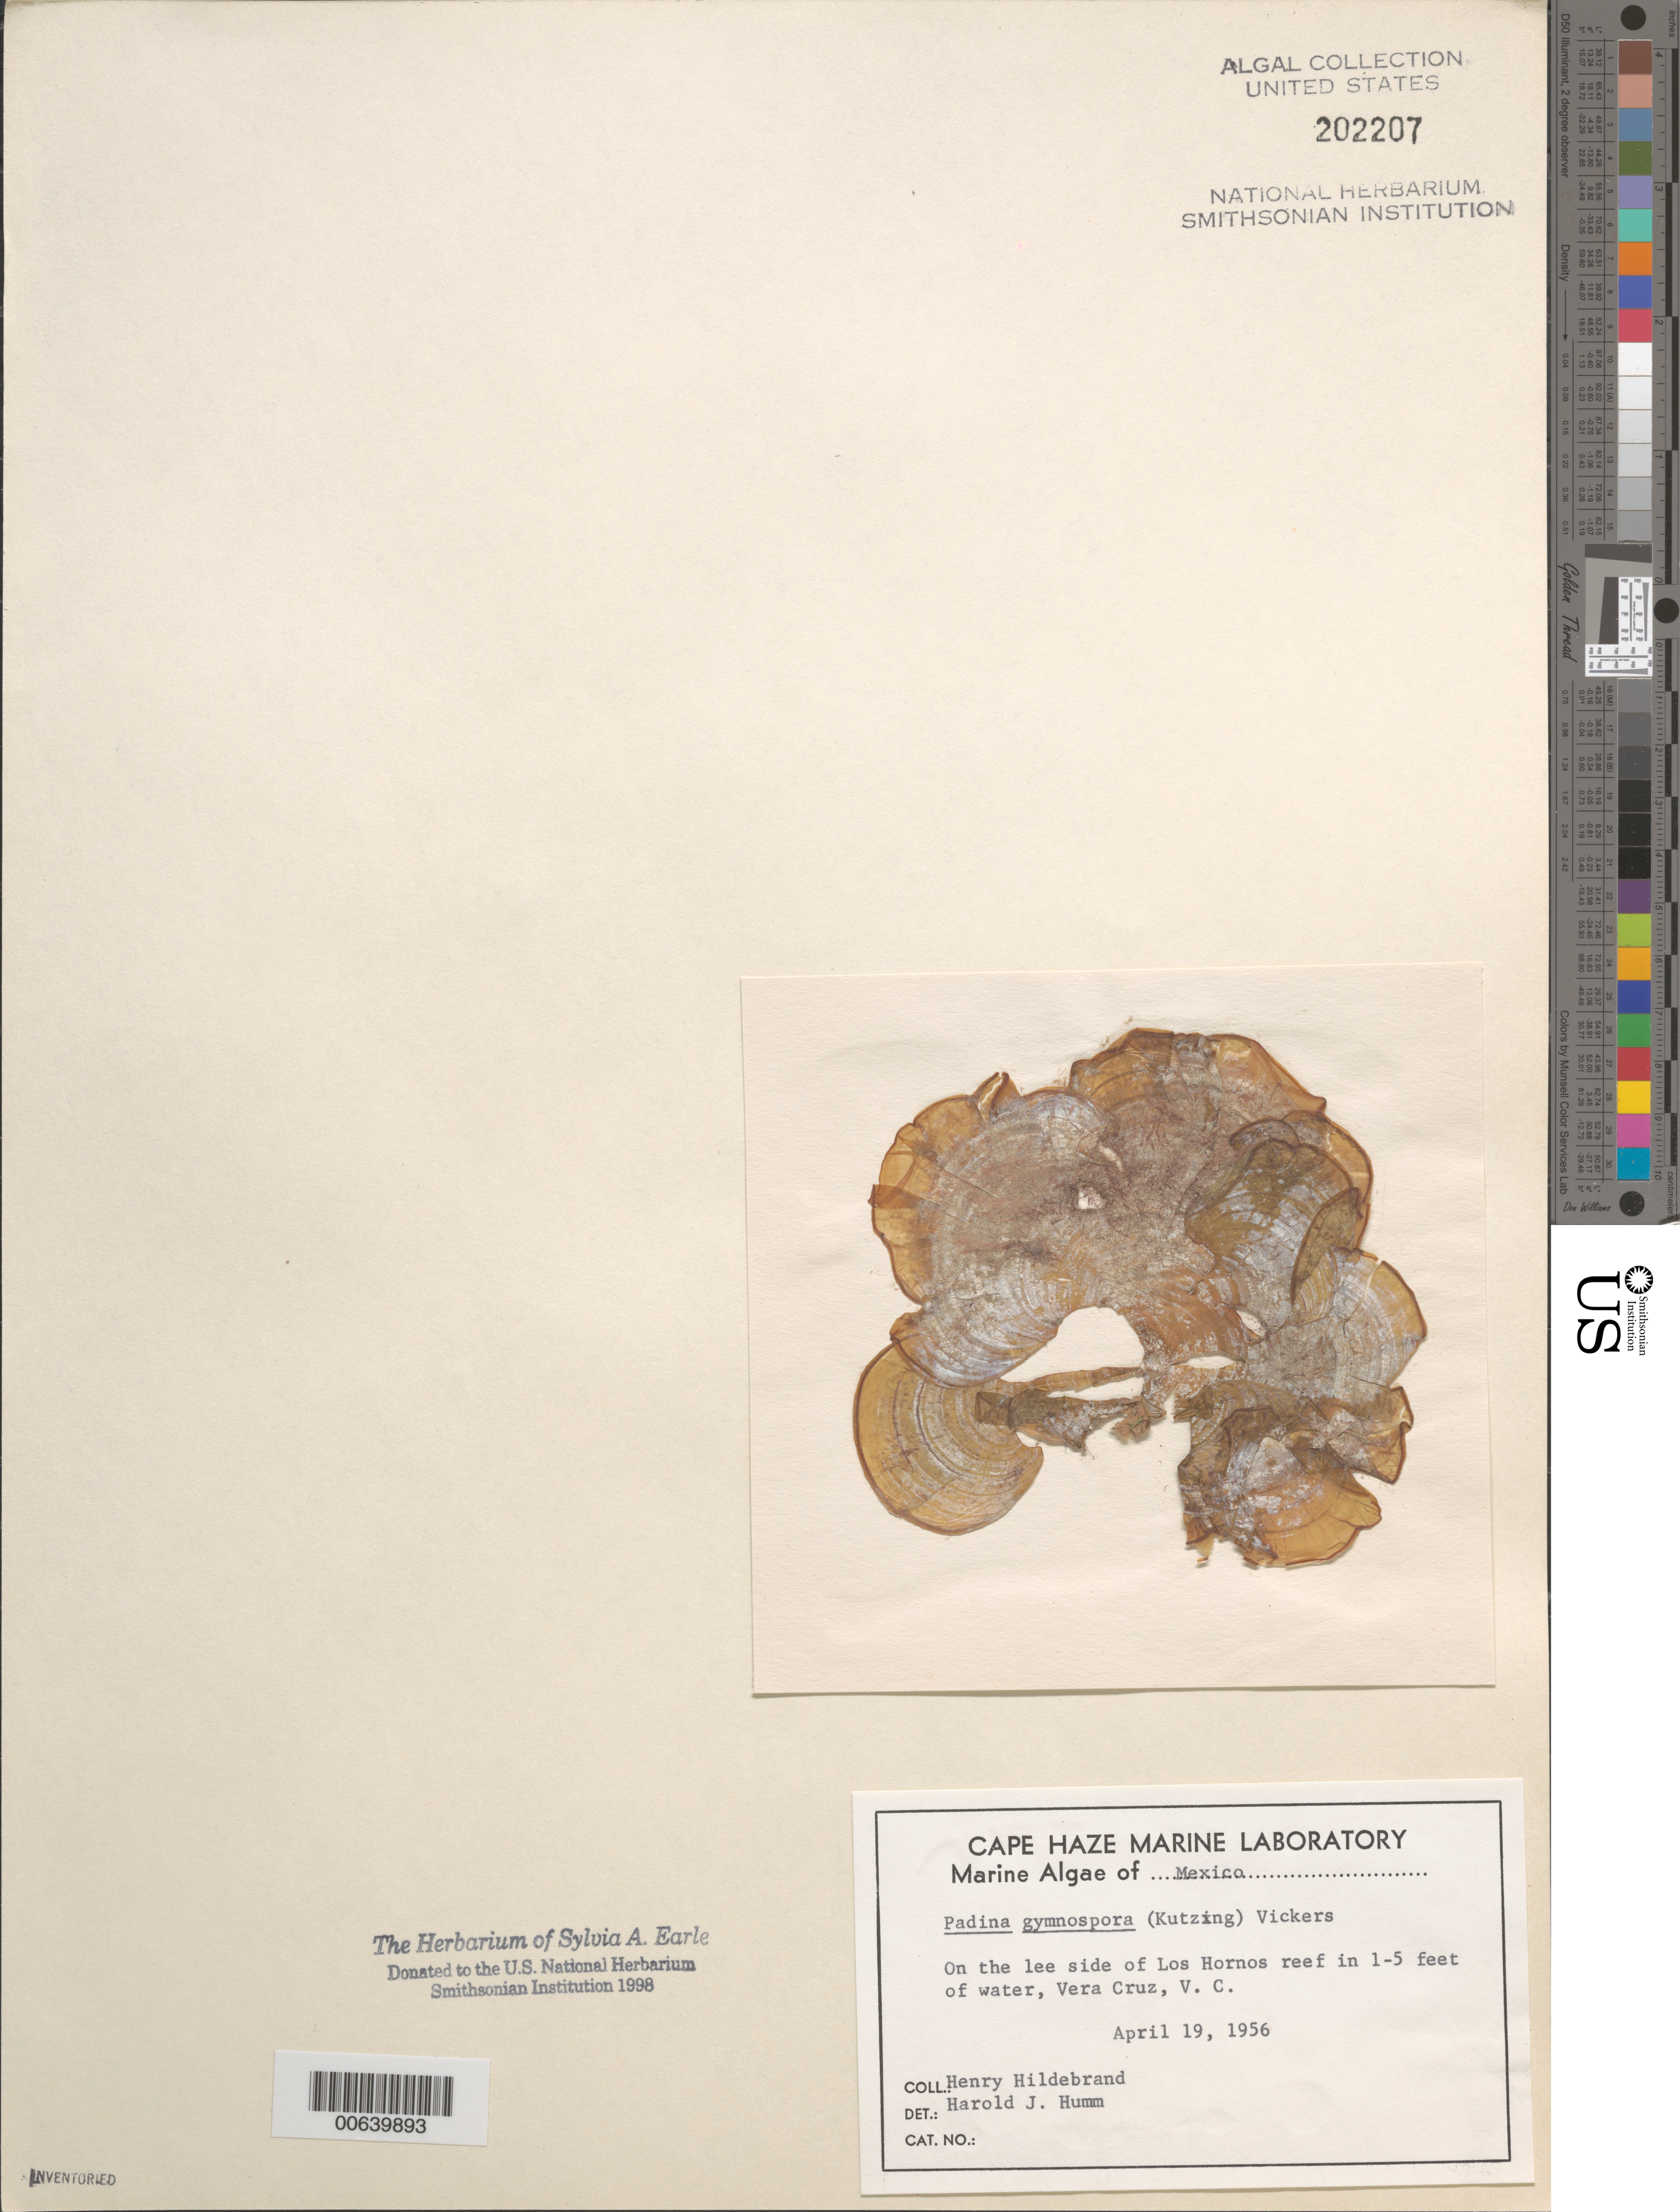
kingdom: Chromista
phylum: Ochrophyta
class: Phaeophyceae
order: Dictyotales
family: Dictyotaceae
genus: Padina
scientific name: Padina gymnospora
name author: (Kütz.) O.G. Sond.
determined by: Humm, Harold J.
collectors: H. J. Humm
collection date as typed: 19 Apr 1956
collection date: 1956-04-19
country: Mexico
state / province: Veracruz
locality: Los Hornos Reef, Veracruz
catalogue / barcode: US 202207